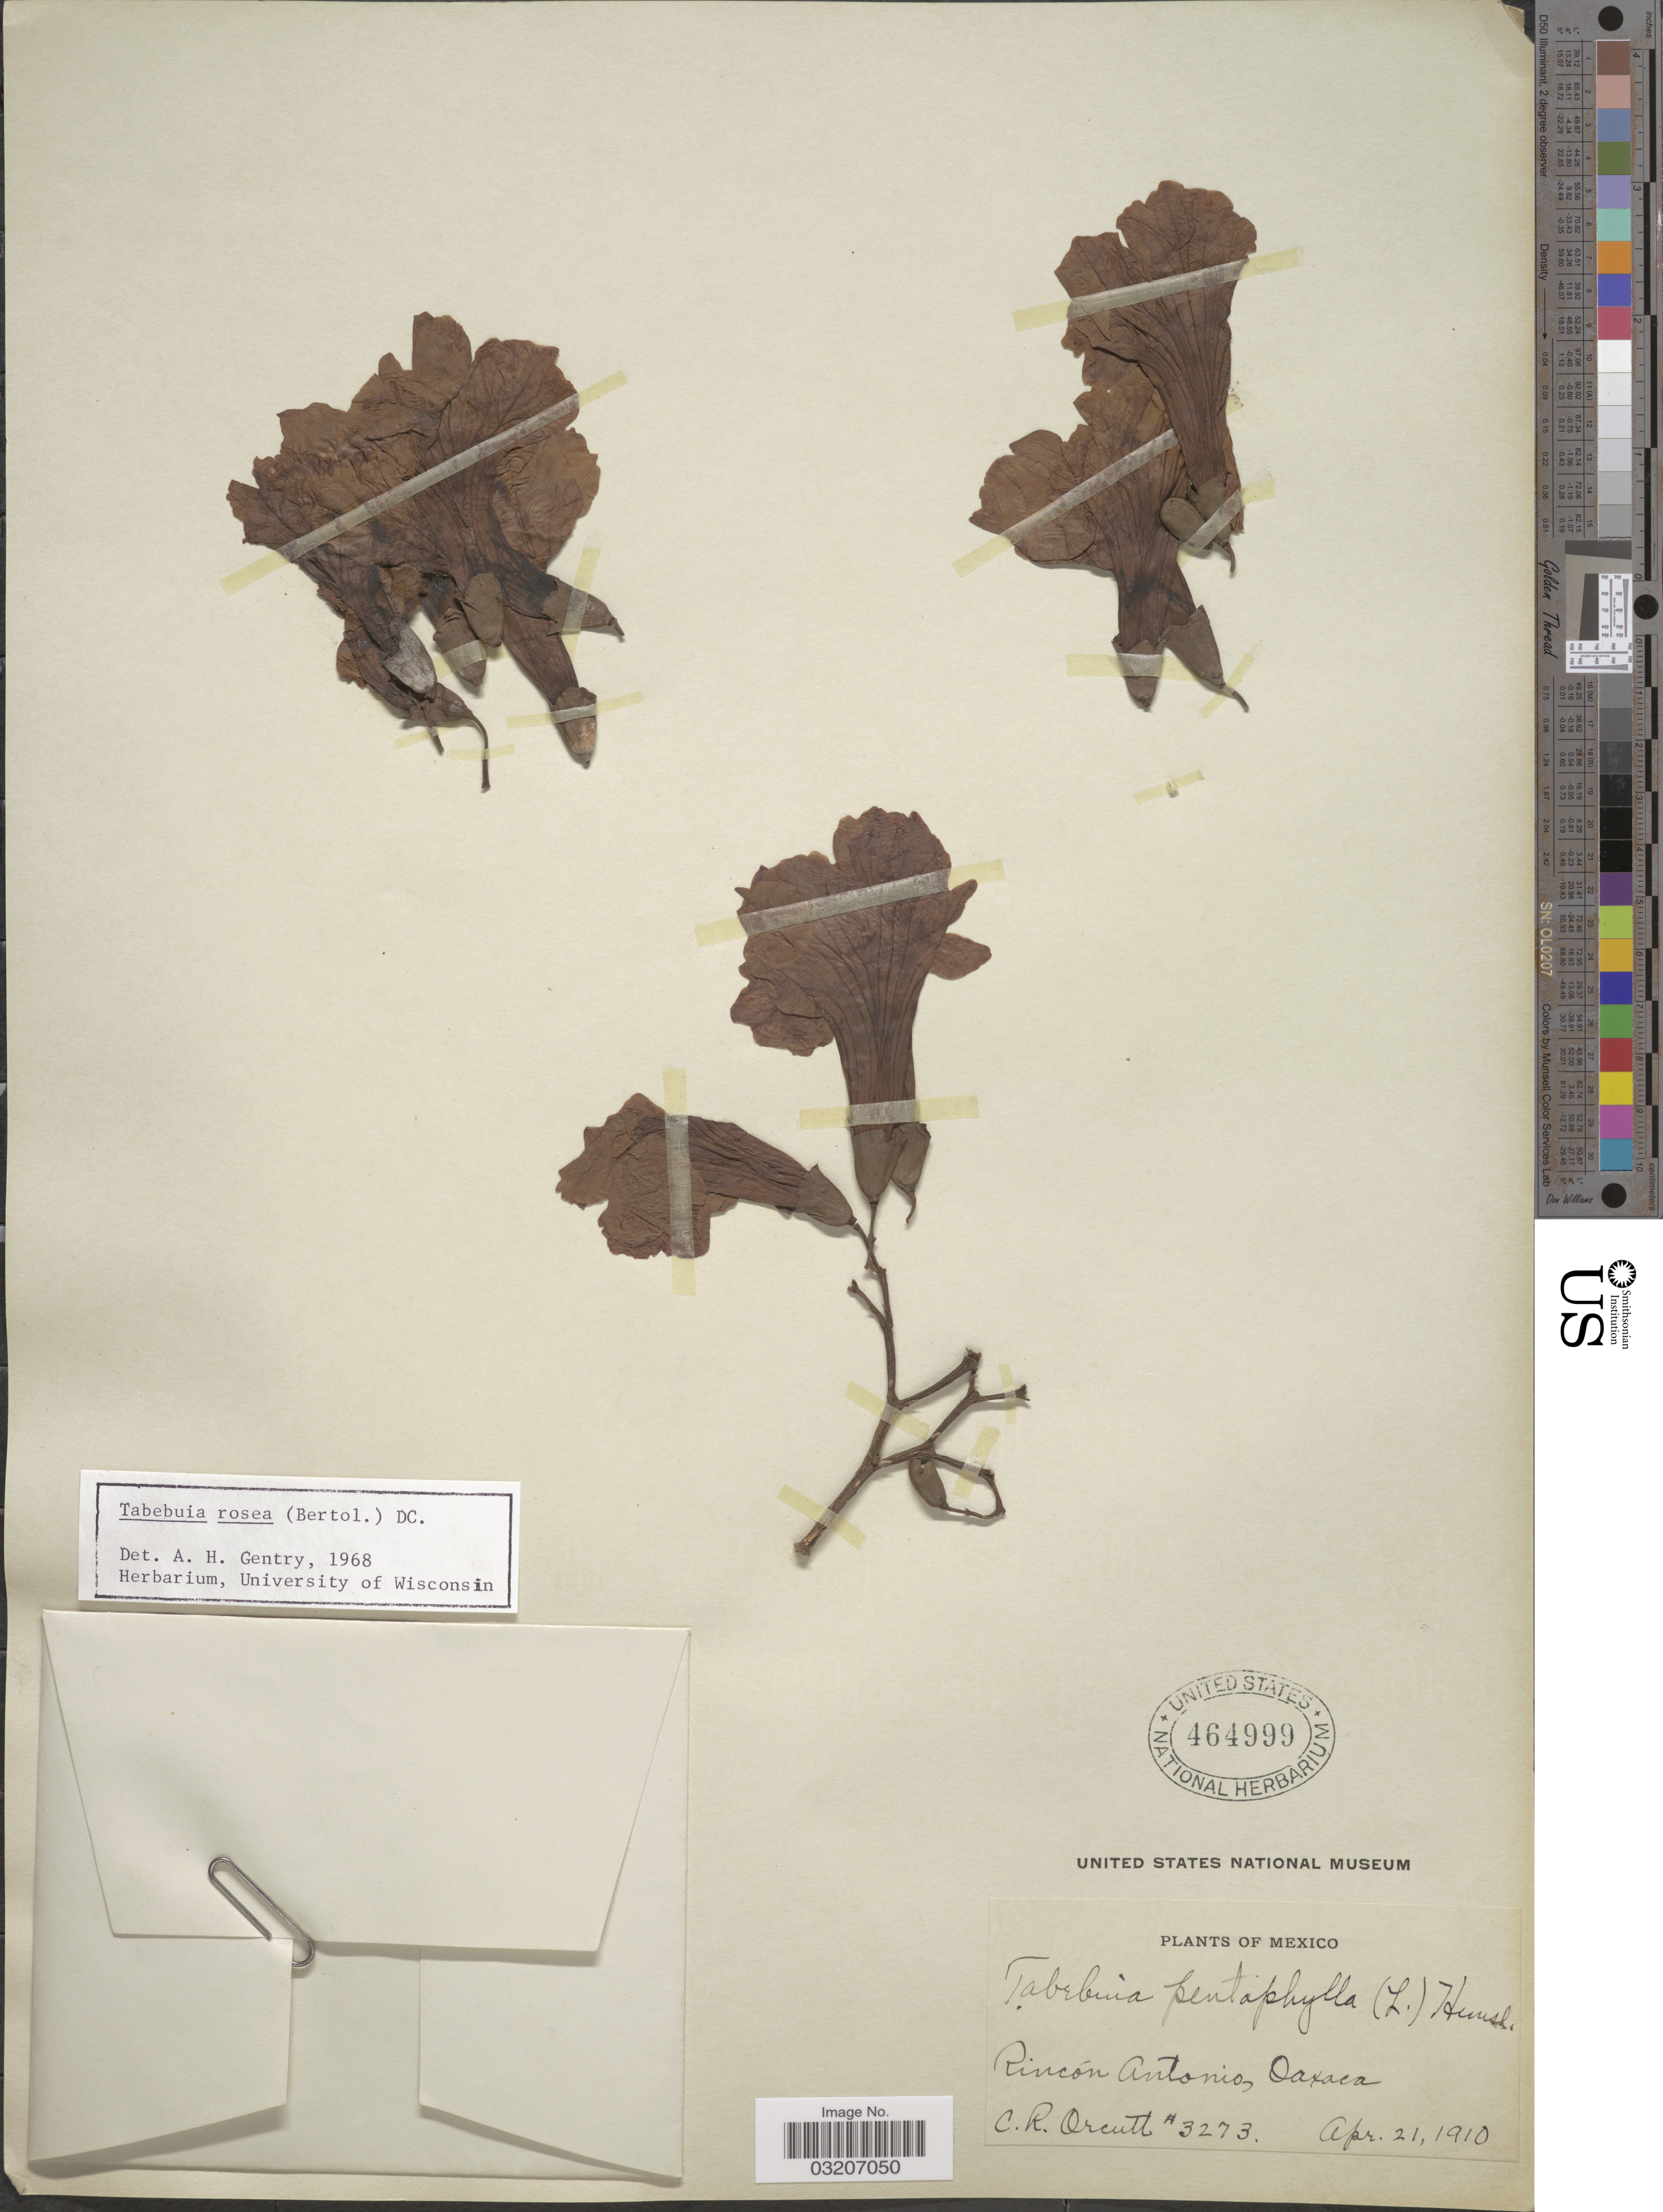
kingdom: Plantae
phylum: Tracheophyta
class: Magnoliopsida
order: Lamiales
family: Bignoniaceae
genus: Tabebuia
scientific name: Tabebuia rosea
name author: (Bertol.) DC.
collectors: C. R. Orcutt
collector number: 3273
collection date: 1910-04-21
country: Mexico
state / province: Oaxaca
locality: Rincón Antonio.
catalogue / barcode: US 464999